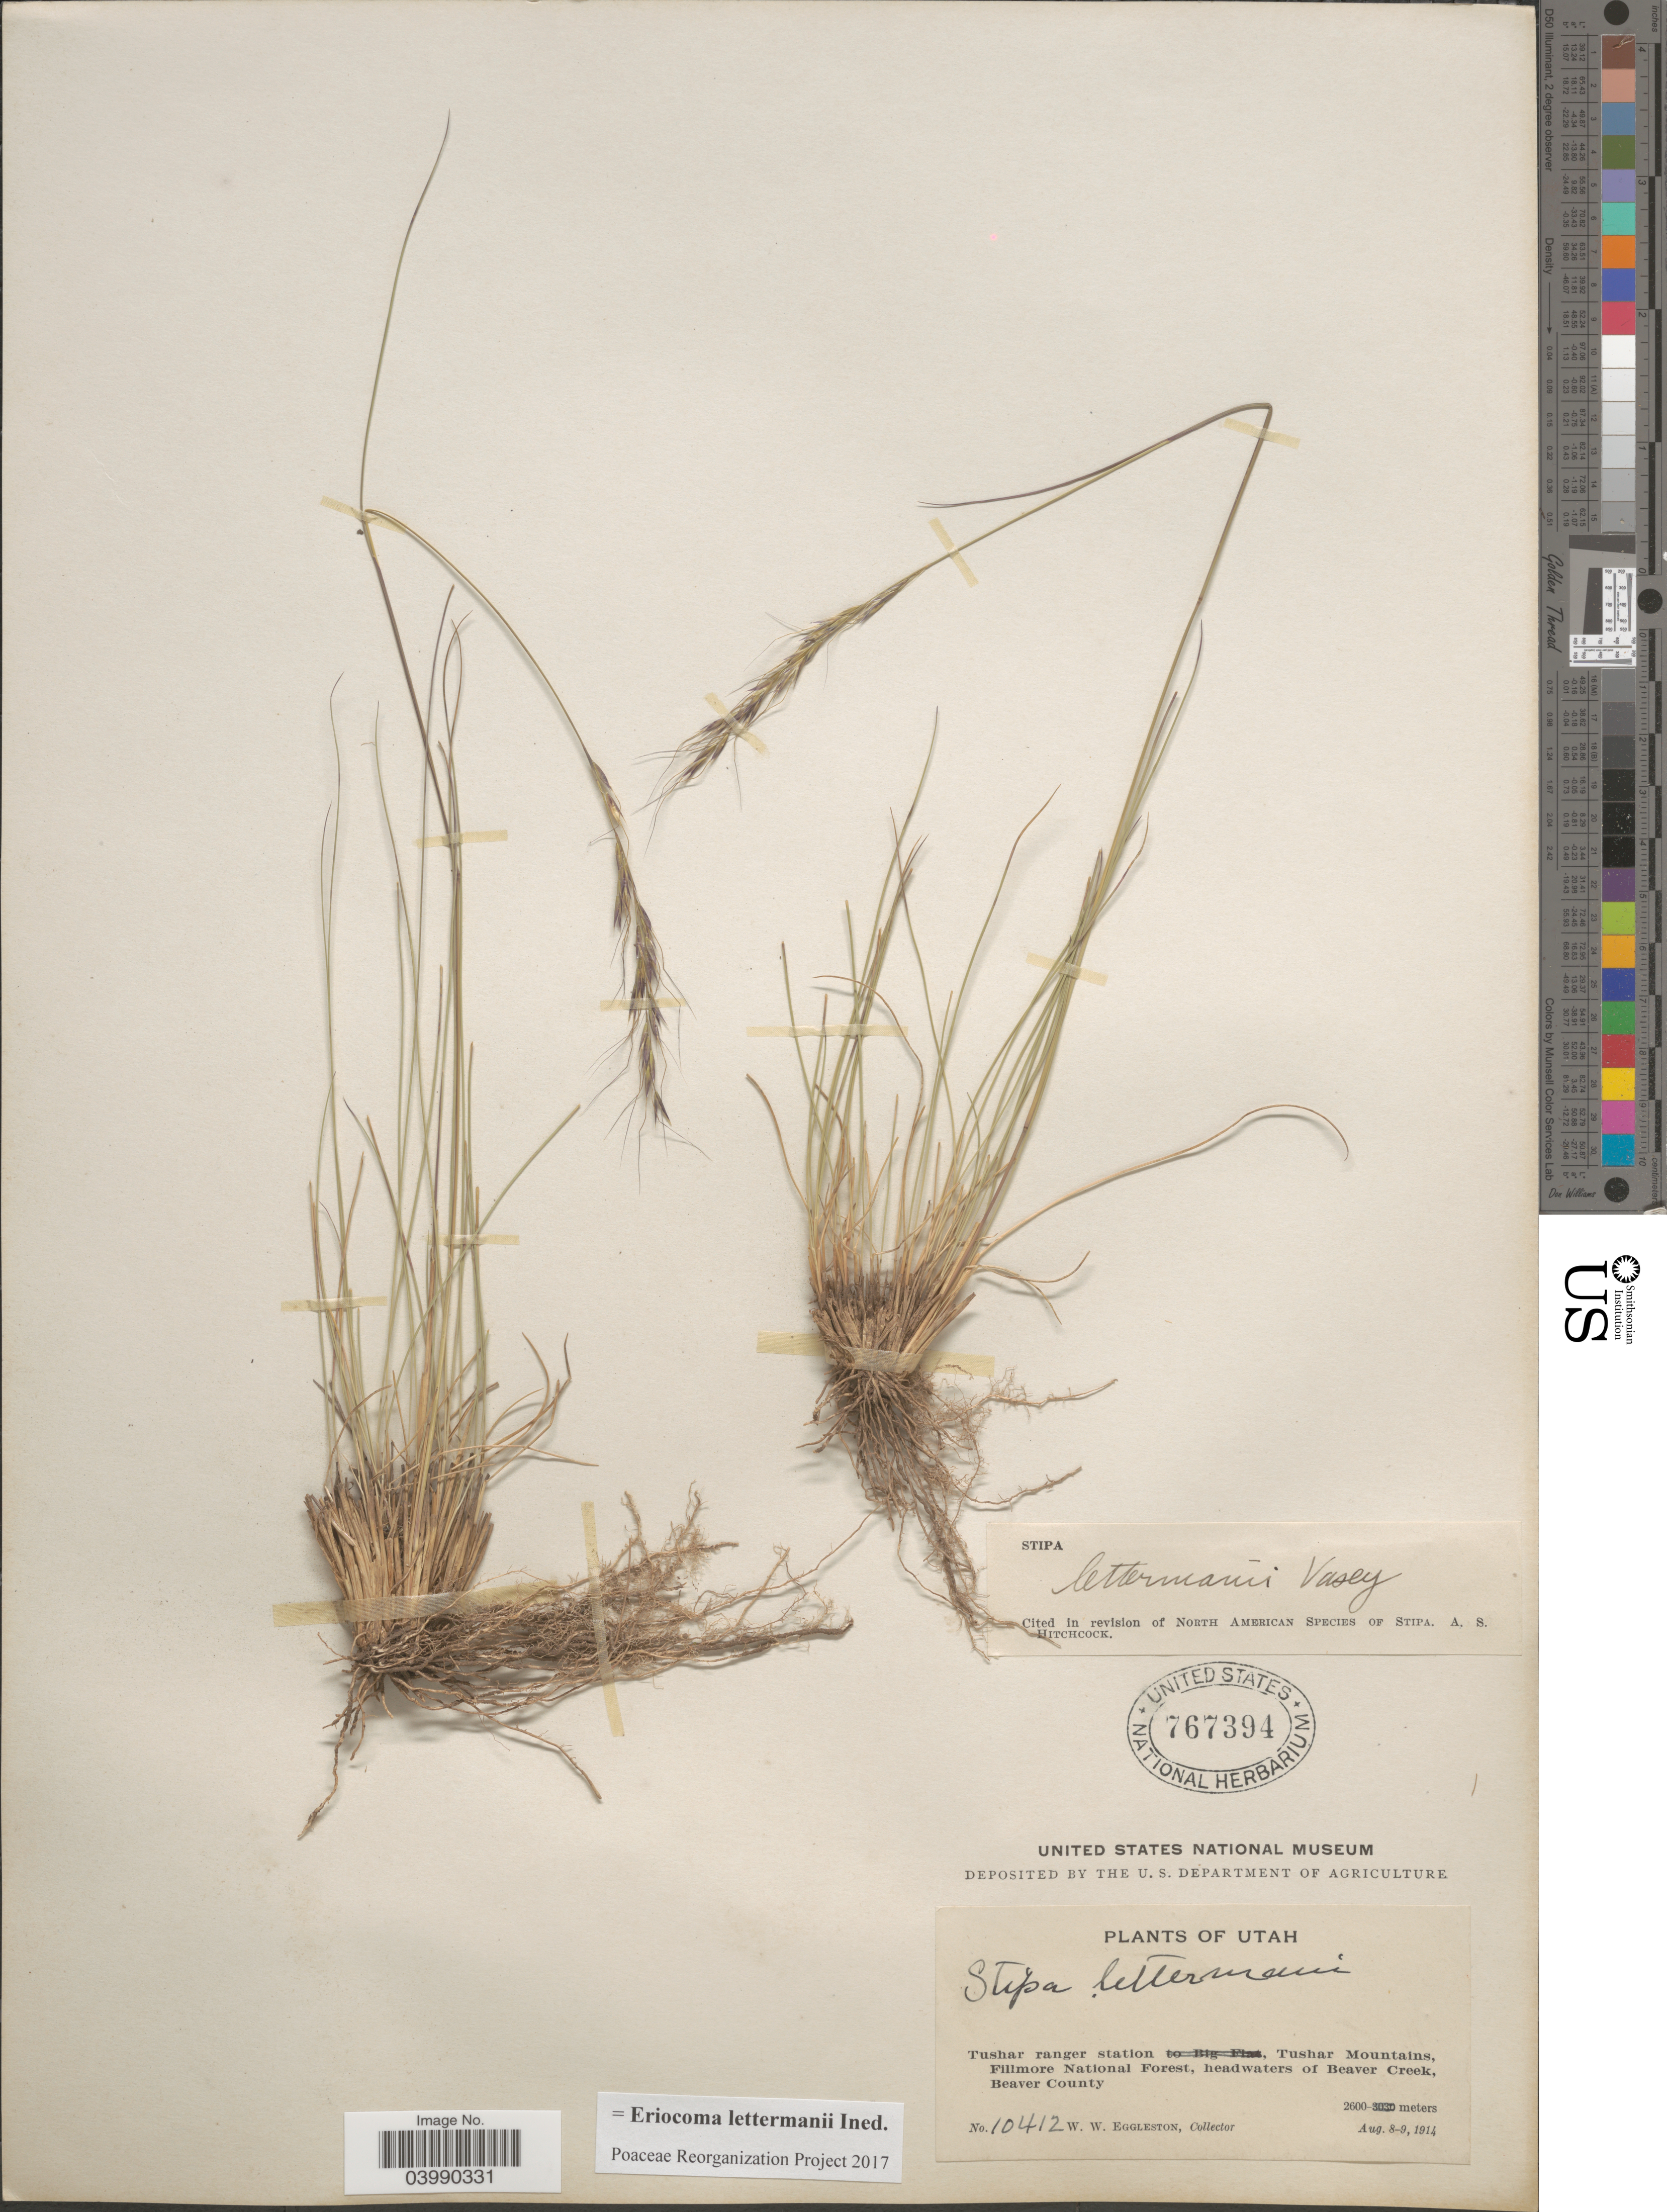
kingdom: Plantae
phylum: Tracheophyta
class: Liliopsida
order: Poales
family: Poaceae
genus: Eriocoma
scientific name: Eriocoma lettermanii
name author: (Vasey) Romasch.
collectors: W. W. Eggleston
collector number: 10412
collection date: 1914-08-08/1914-08-09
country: United States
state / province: Utah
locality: Tushar ranger station, Tushar Mountains, Fillmore National Forest, headwaters of Beaver Creek, Beaver County.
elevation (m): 2600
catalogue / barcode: US 767394